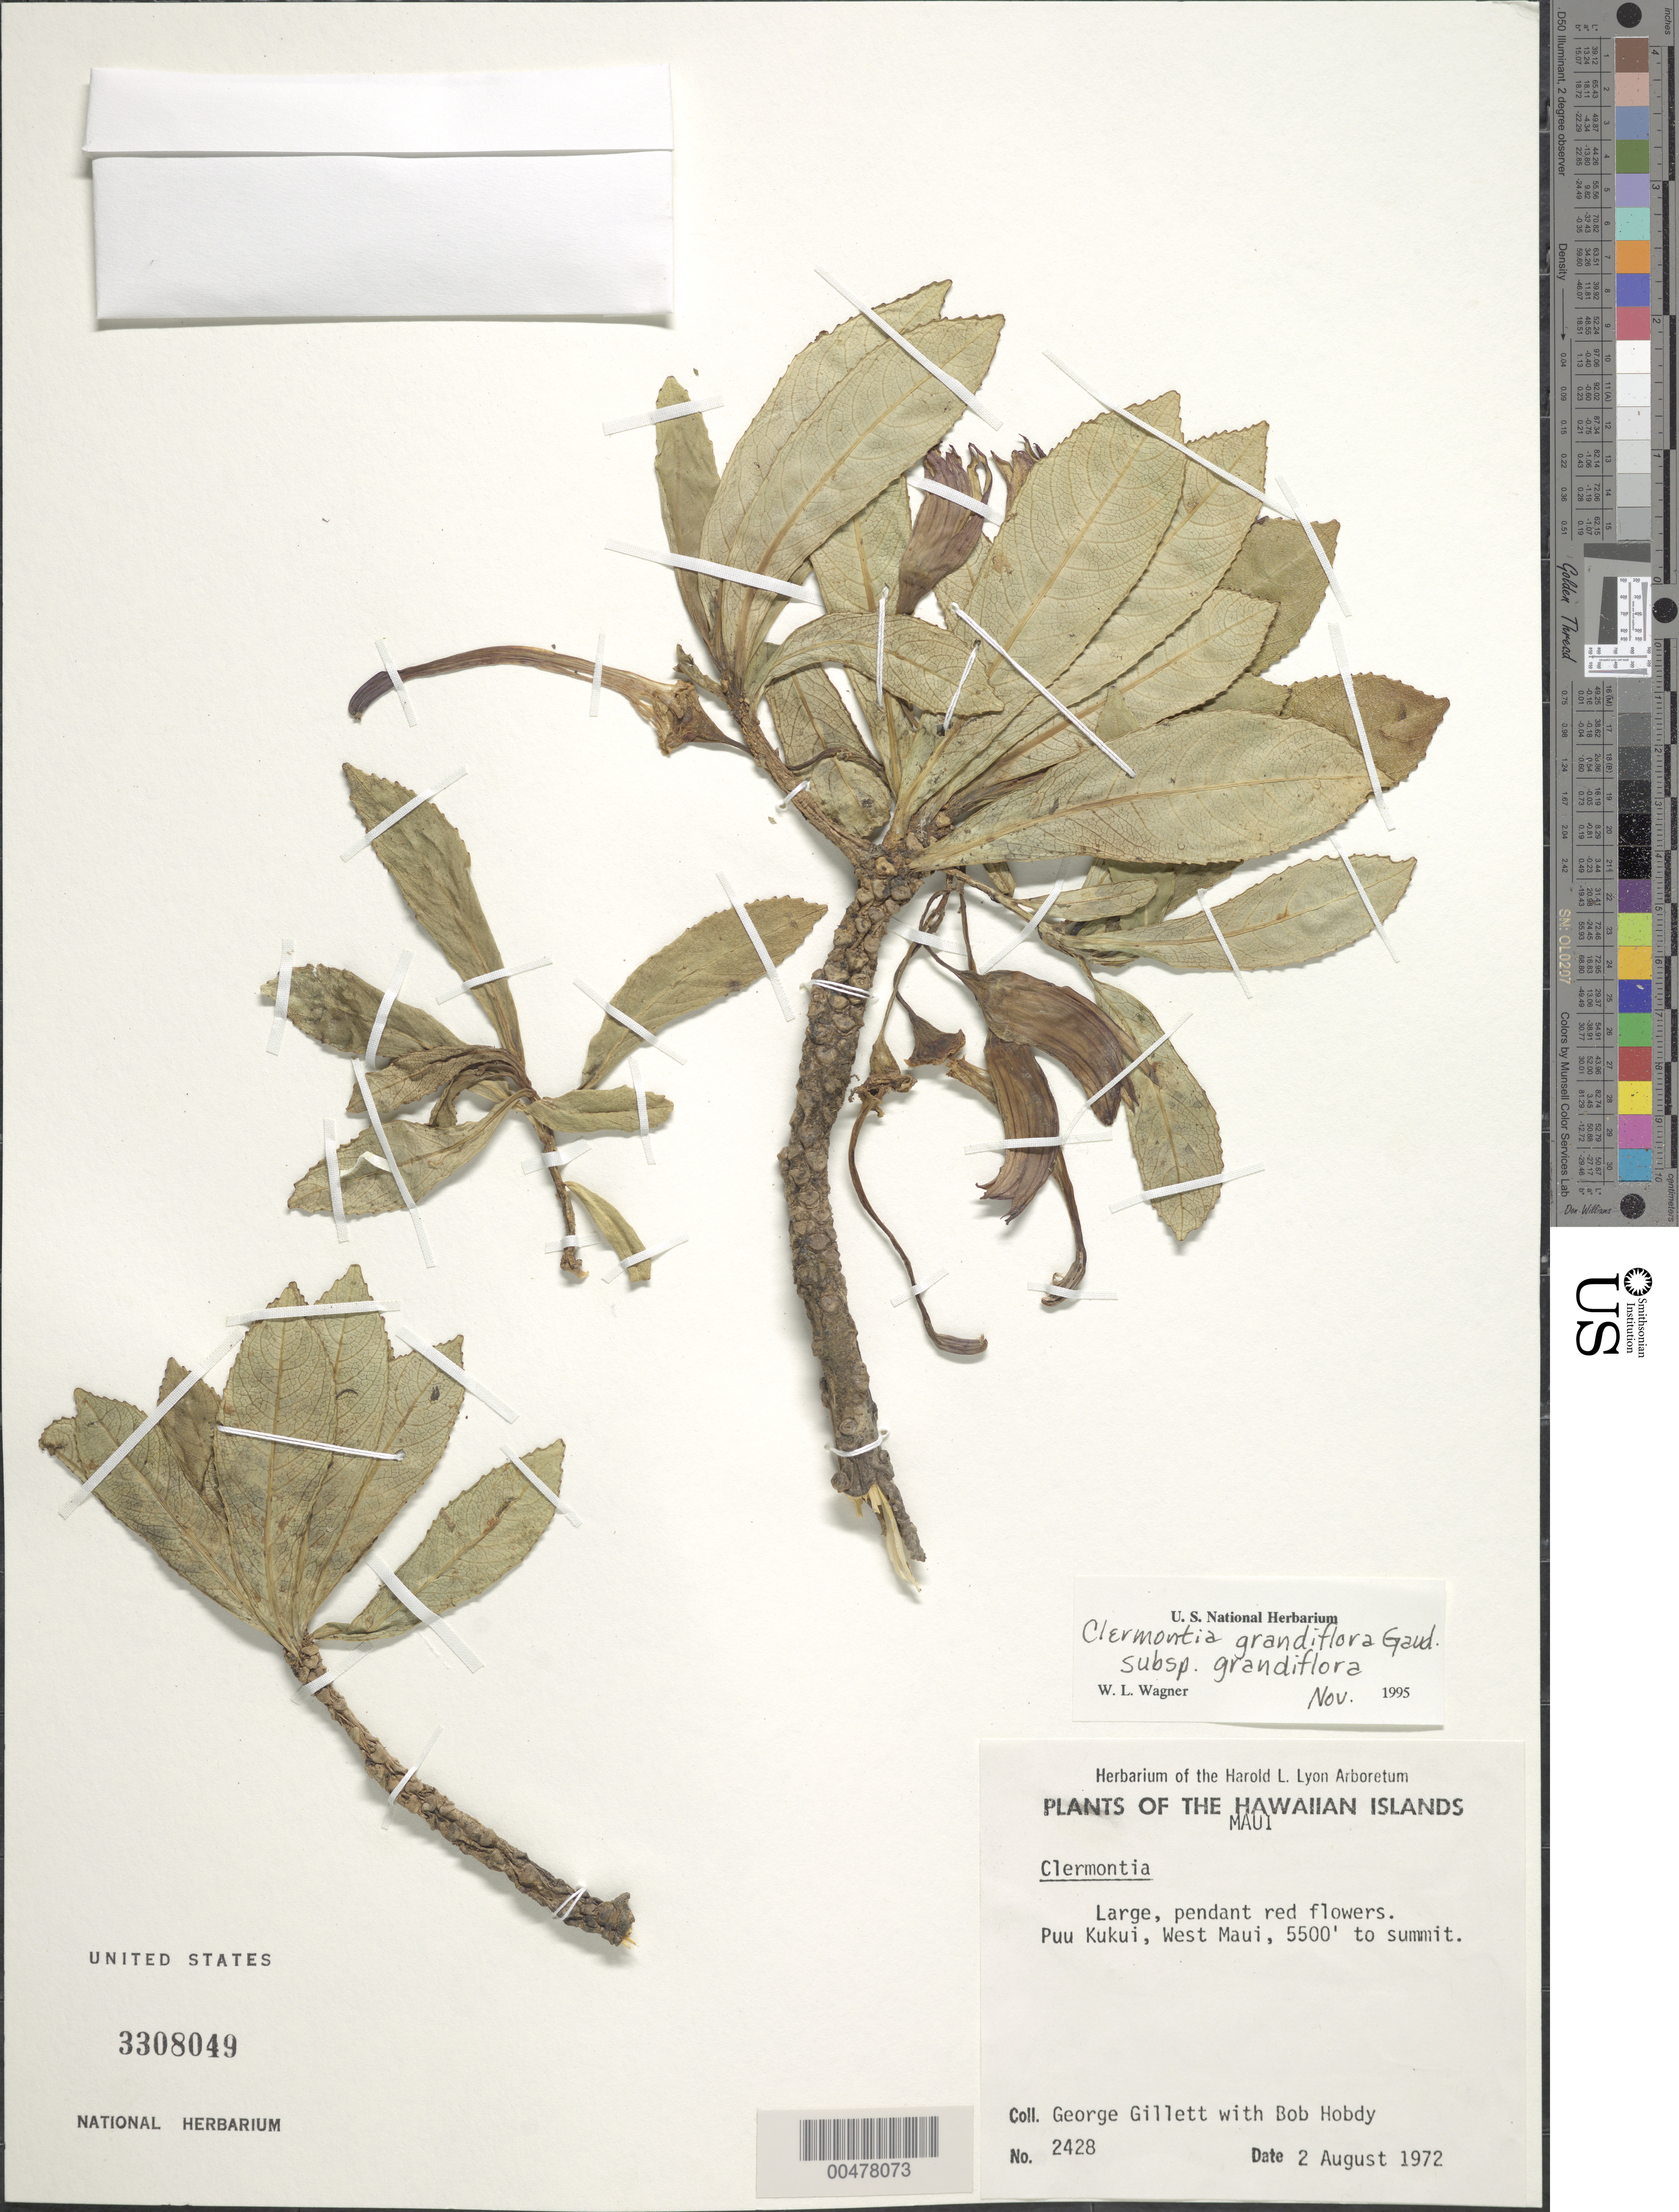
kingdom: Plantae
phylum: Tracheophyta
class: Magnoliopsida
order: Asterales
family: Campanulaceae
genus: Clermontia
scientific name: Clermontia grandiflora subsp. grandiflora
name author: Gaudich.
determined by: Shannon, R. K., (UNITED STATES)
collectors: G. Gillett & B. Hobdy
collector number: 2428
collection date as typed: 2 Aug 1972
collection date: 1972-08-02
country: United States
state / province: Hawaii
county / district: Maui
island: Maui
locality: Puu Kukui, W Maui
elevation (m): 1676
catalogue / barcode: US 3308049